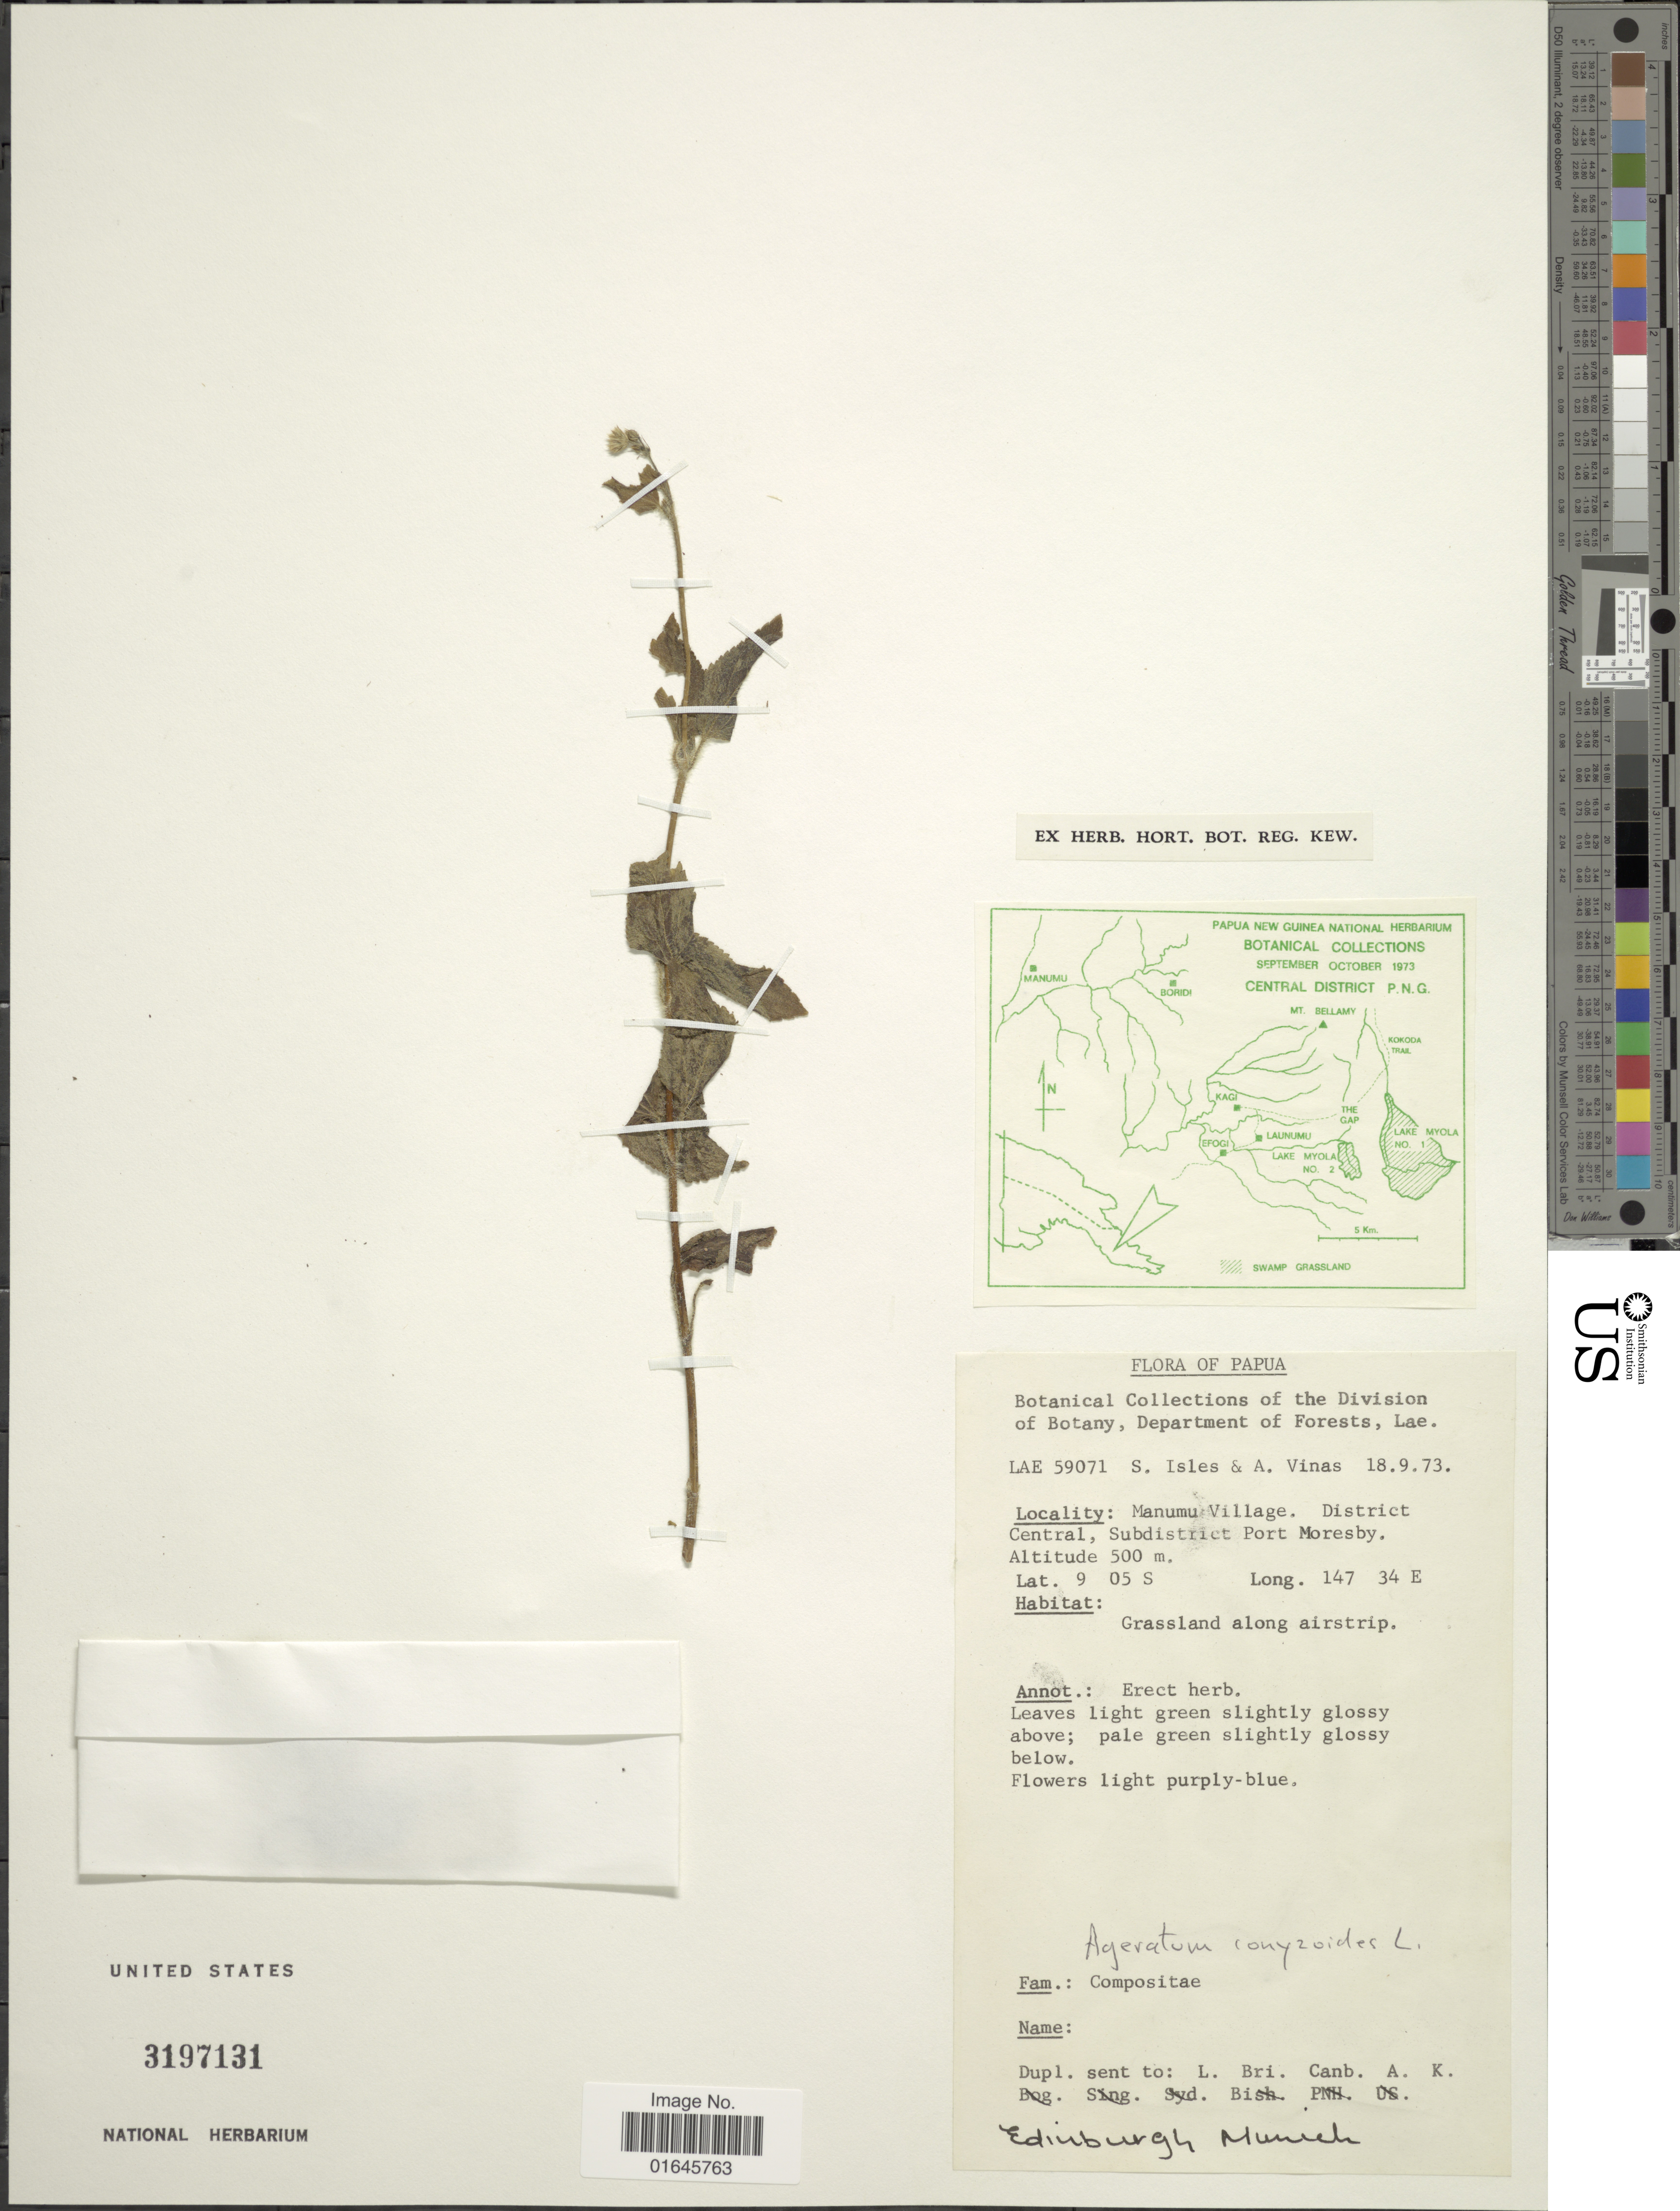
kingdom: Plantae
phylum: Tracheophyta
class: Magnoliopsida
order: Asterales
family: Asteraceae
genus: Ageratum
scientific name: Ageratum conyzoides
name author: L.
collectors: S. Isles & A. Vinas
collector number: LAE 59071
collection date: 1973-09-18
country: Papua New Guinea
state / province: Central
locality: Papua, Manumu village, District Central, Subdistrict Port Moresby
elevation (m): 500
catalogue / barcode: US 3197131